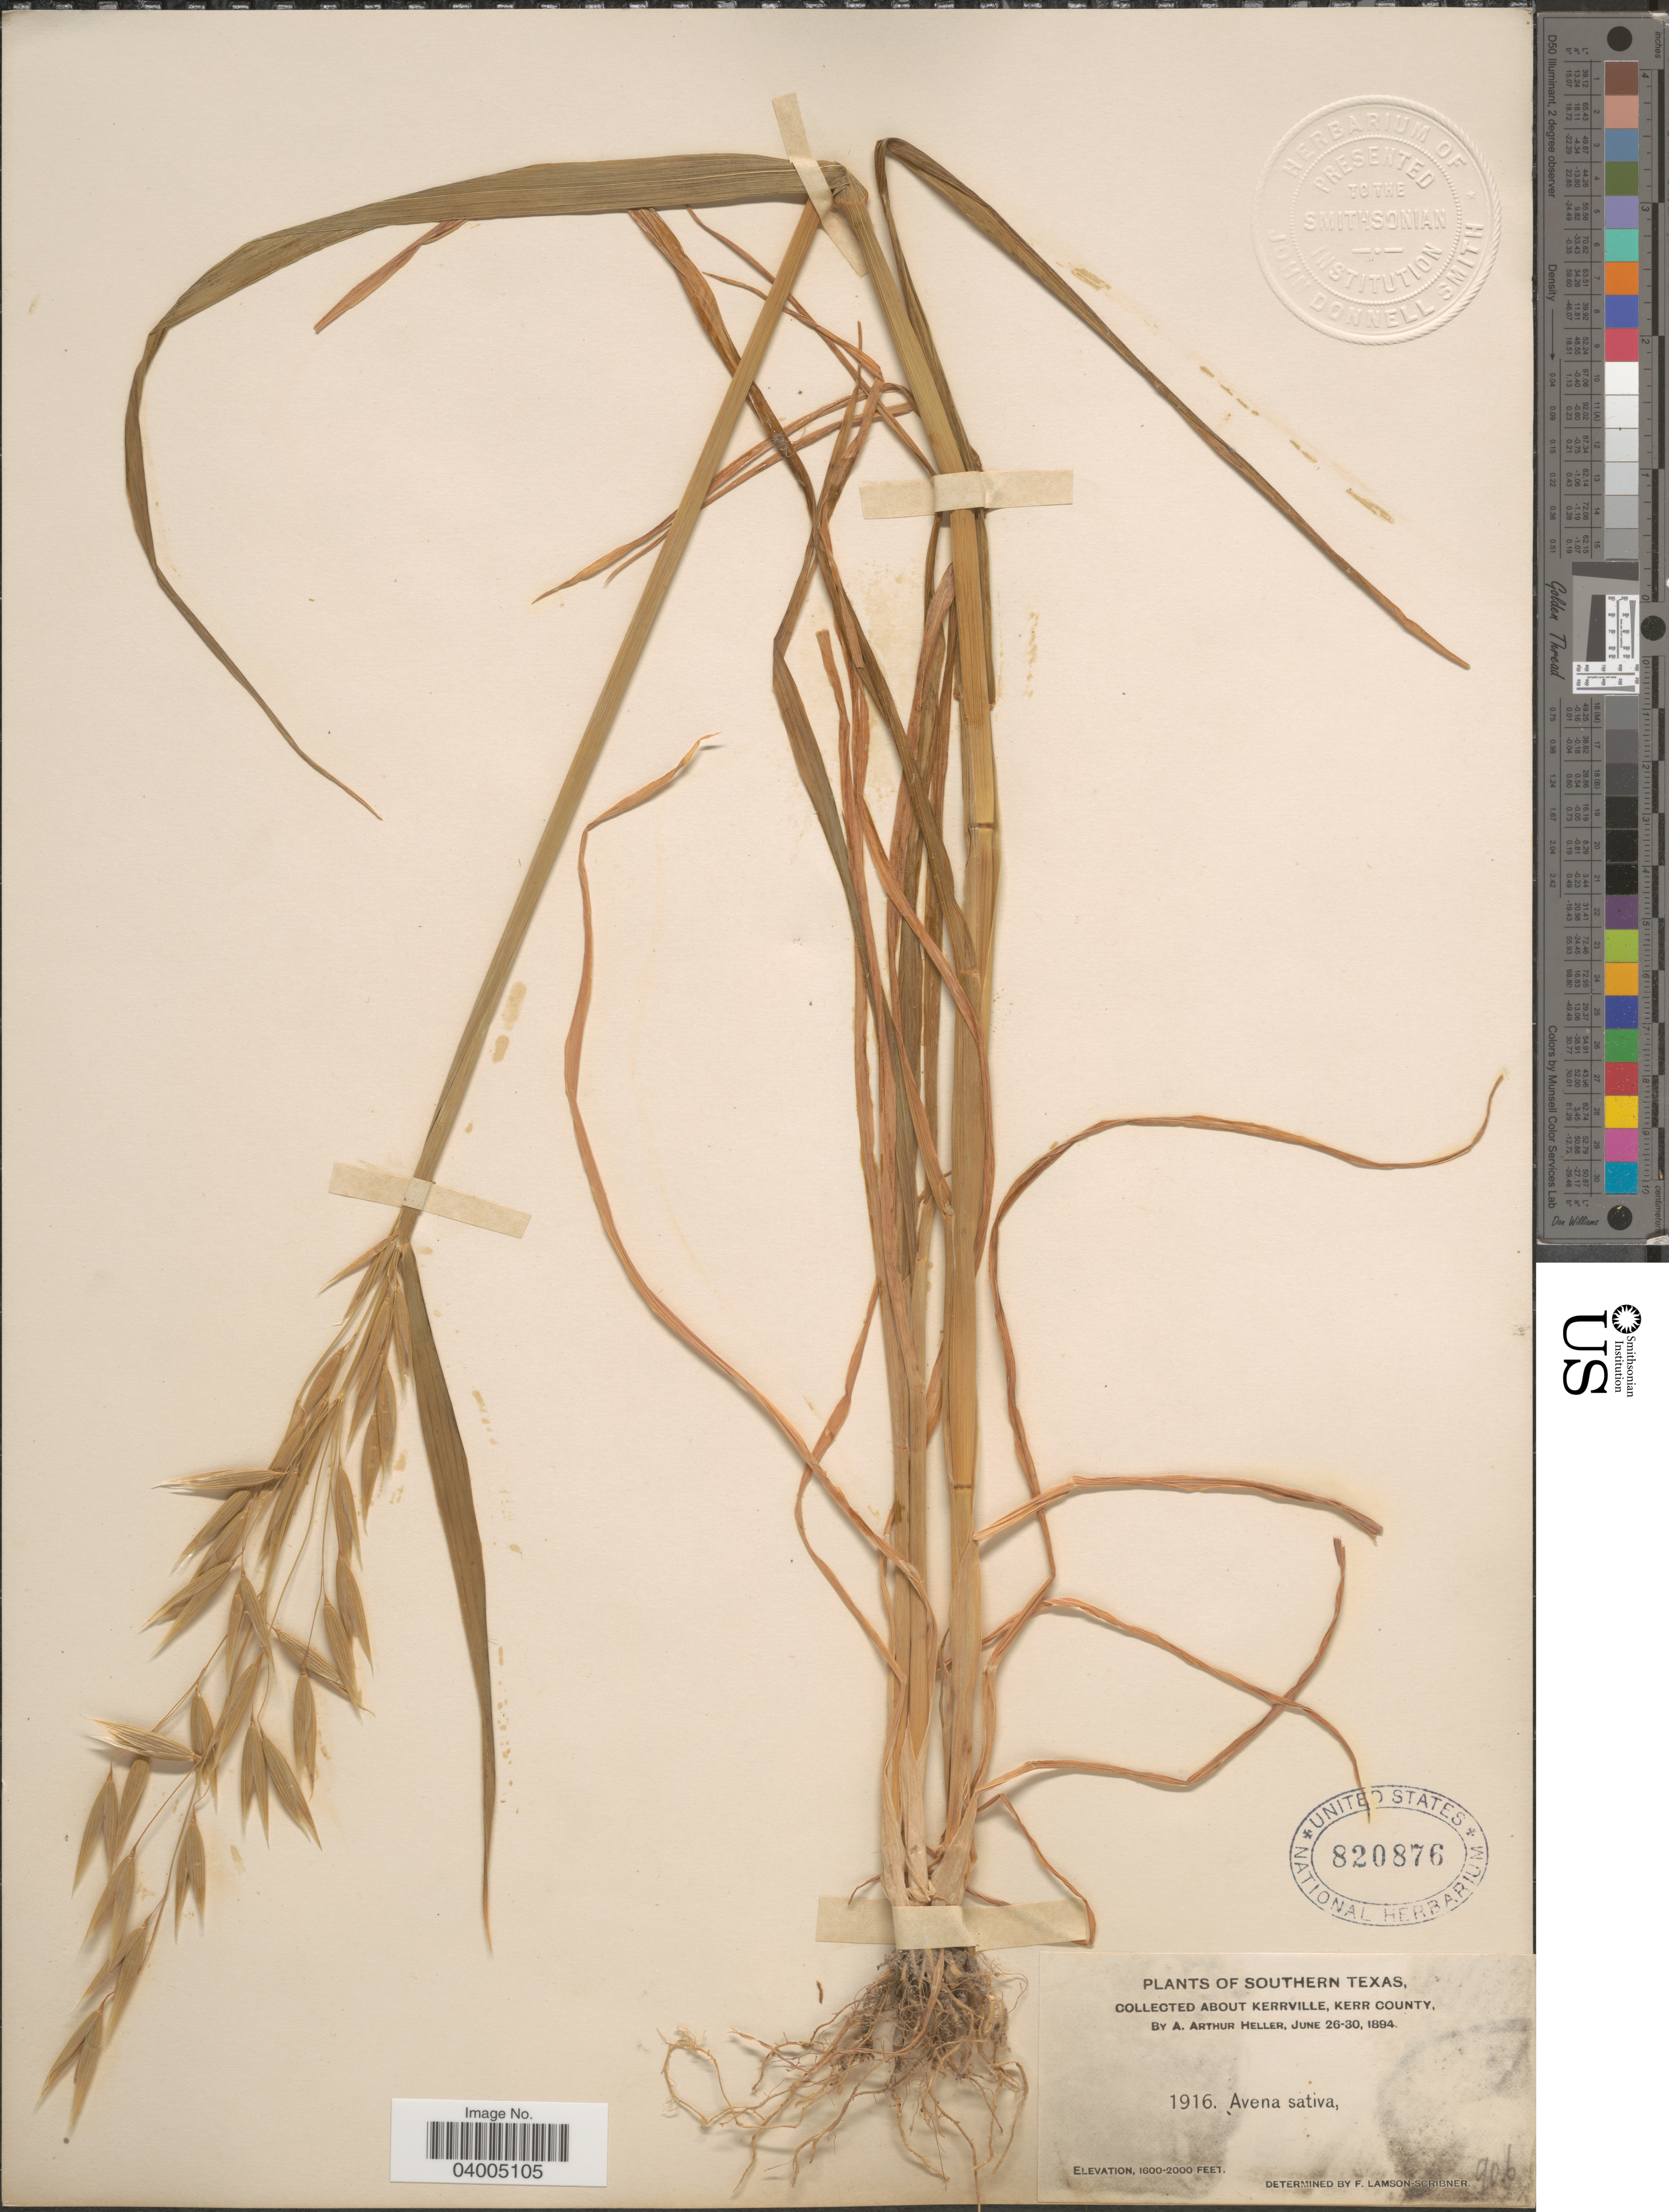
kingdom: Plantae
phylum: Tracheophyta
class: Liliopsida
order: Poales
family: Poaceae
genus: Avena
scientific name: Avena sativa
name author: L.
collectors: A. A. Heller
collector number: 1916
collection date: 1894-06-26/1894-06-30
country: United States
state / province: Texas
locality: Southern Texas, about Kerrville, Kerr County.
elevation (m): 488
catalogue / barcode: US 820876